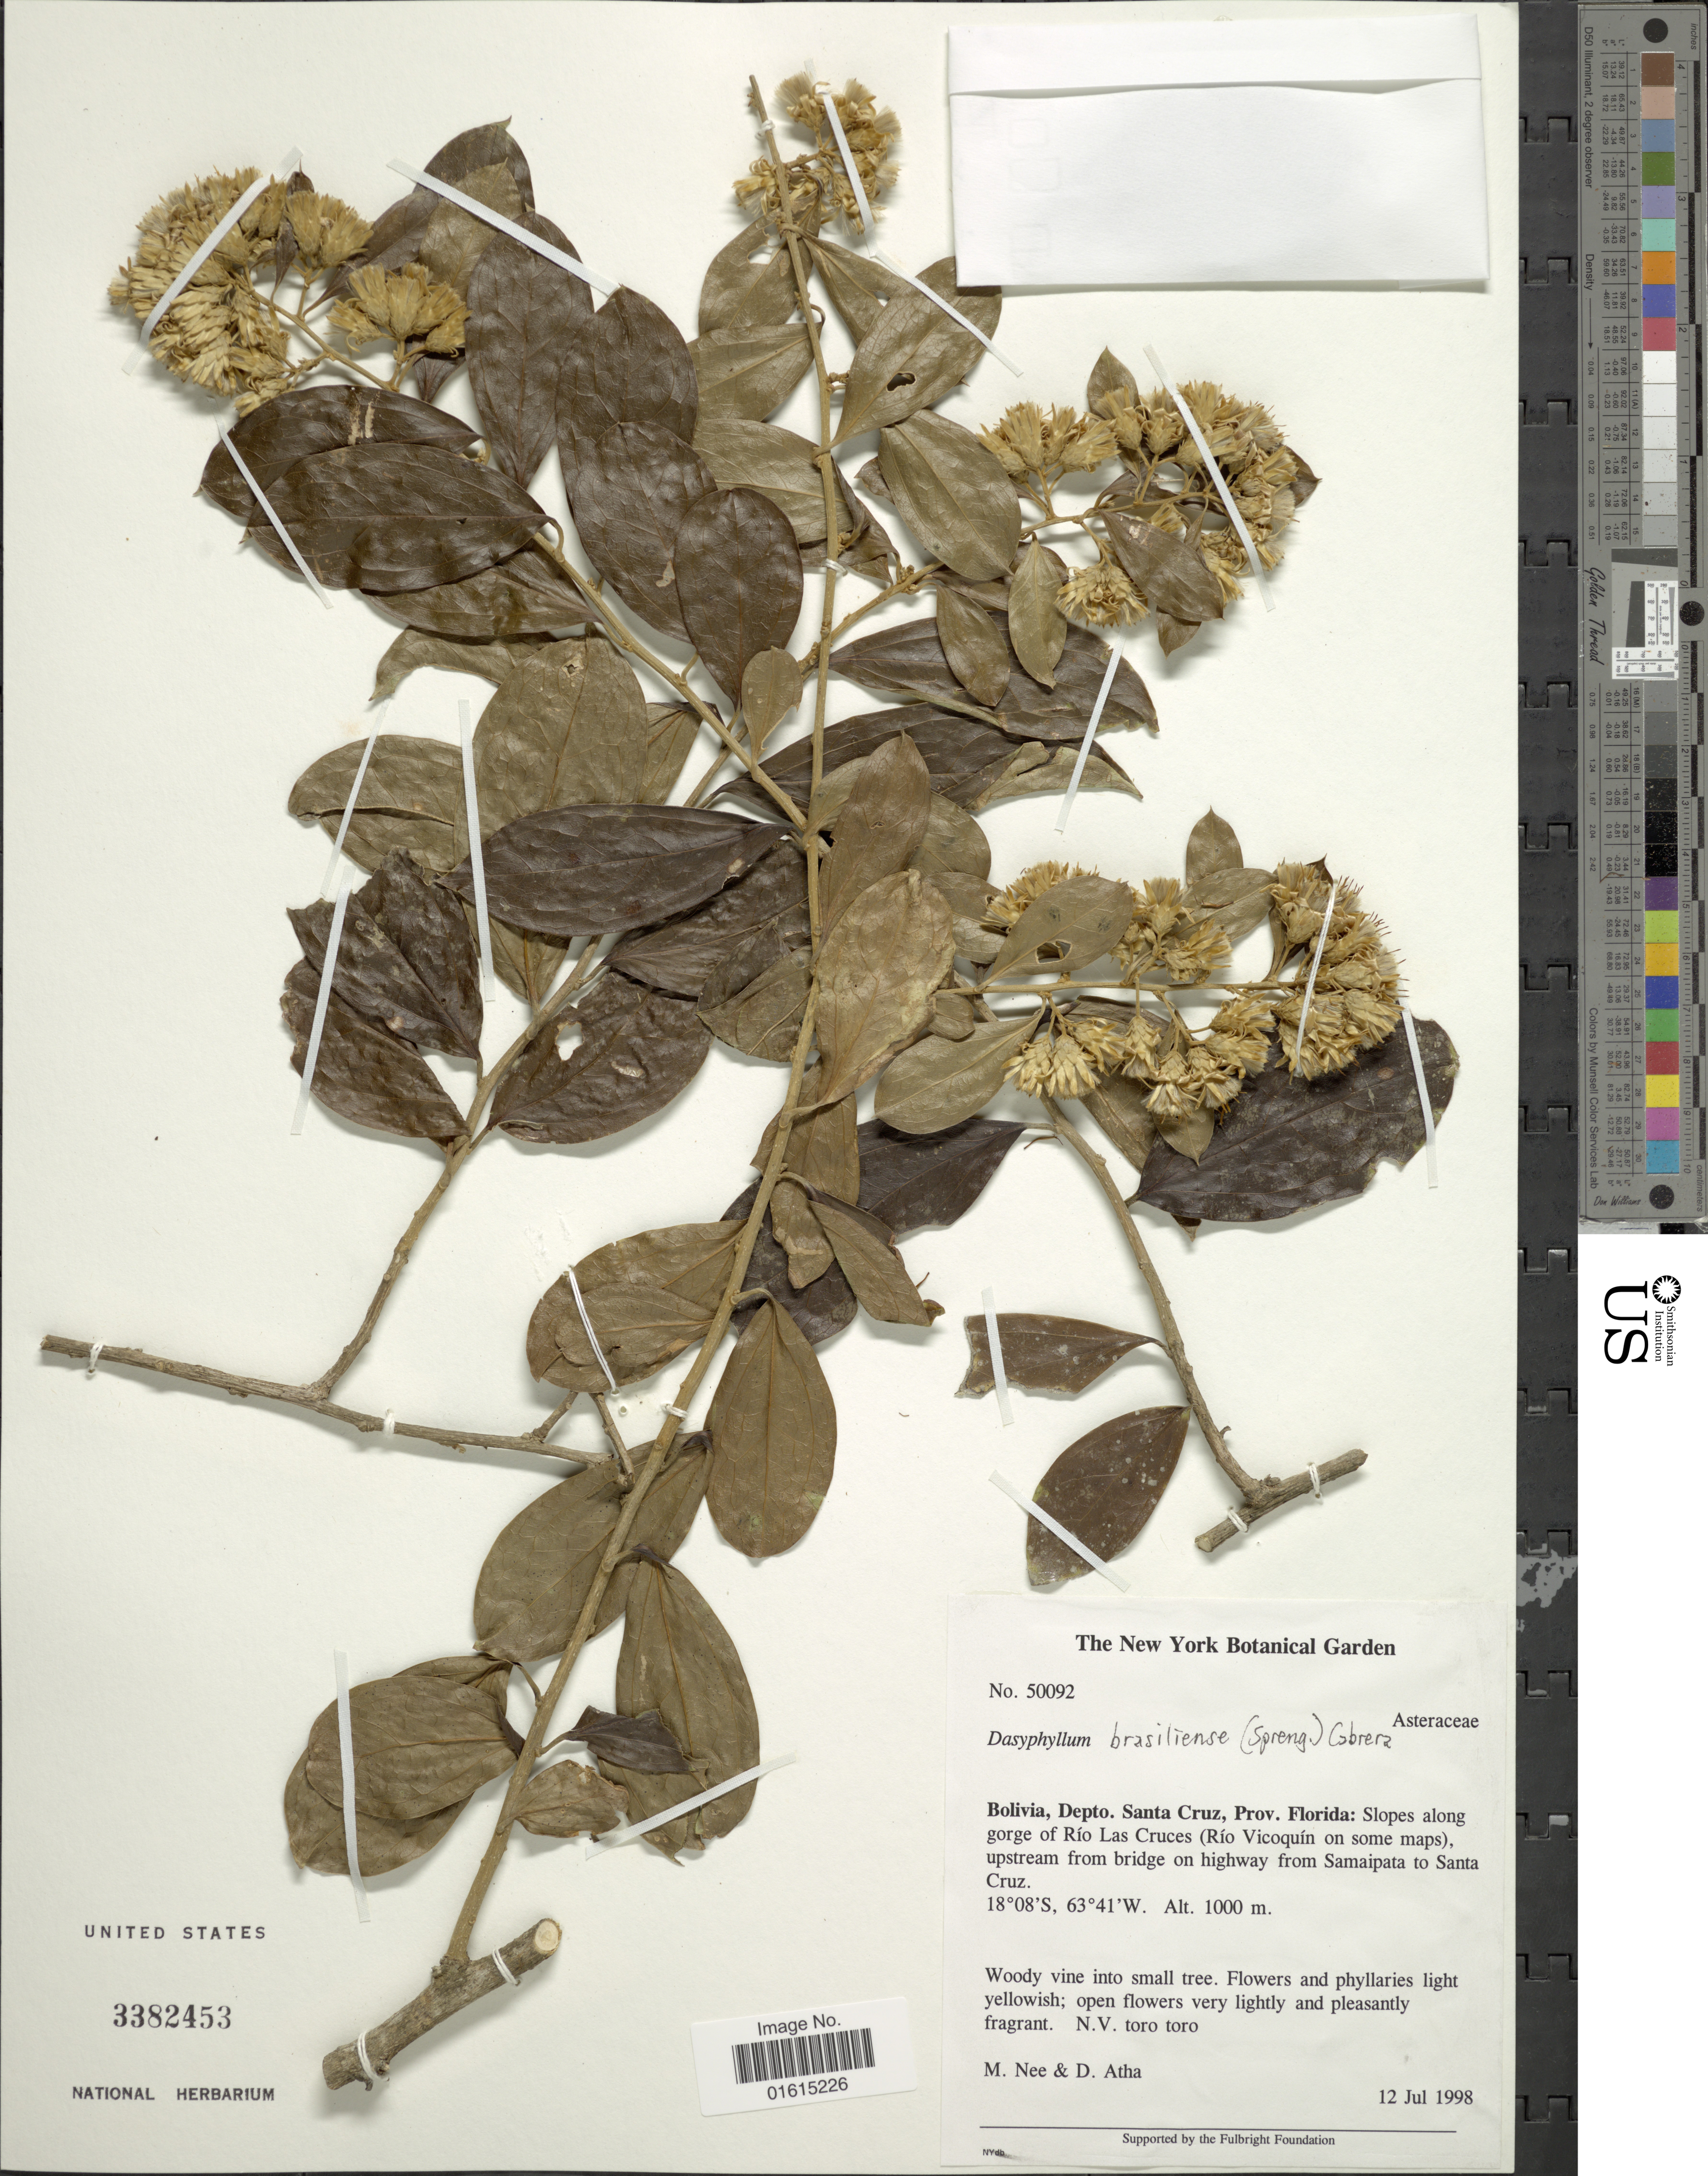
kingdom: Plantae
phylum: Tracheophyta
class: Magnoliopsida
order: Asterales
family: Asteraceae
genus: Dasyphyllum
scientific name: Dasyphyllum brasiliense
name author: (Spreng.) Cabrera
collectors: M. Nee & D. Atha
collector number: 50092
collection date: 1998-07-12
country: Bolivia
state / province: Santa Cruz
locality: Depto. Santa Cruz, Prov. Florida, slopes along gorge of Rio Las Cruces (Rio Vicoquin on some maps), upstream from the bridge on highway from Samaipata to Santa Cruz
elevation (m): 1000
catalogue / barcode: US 3382453